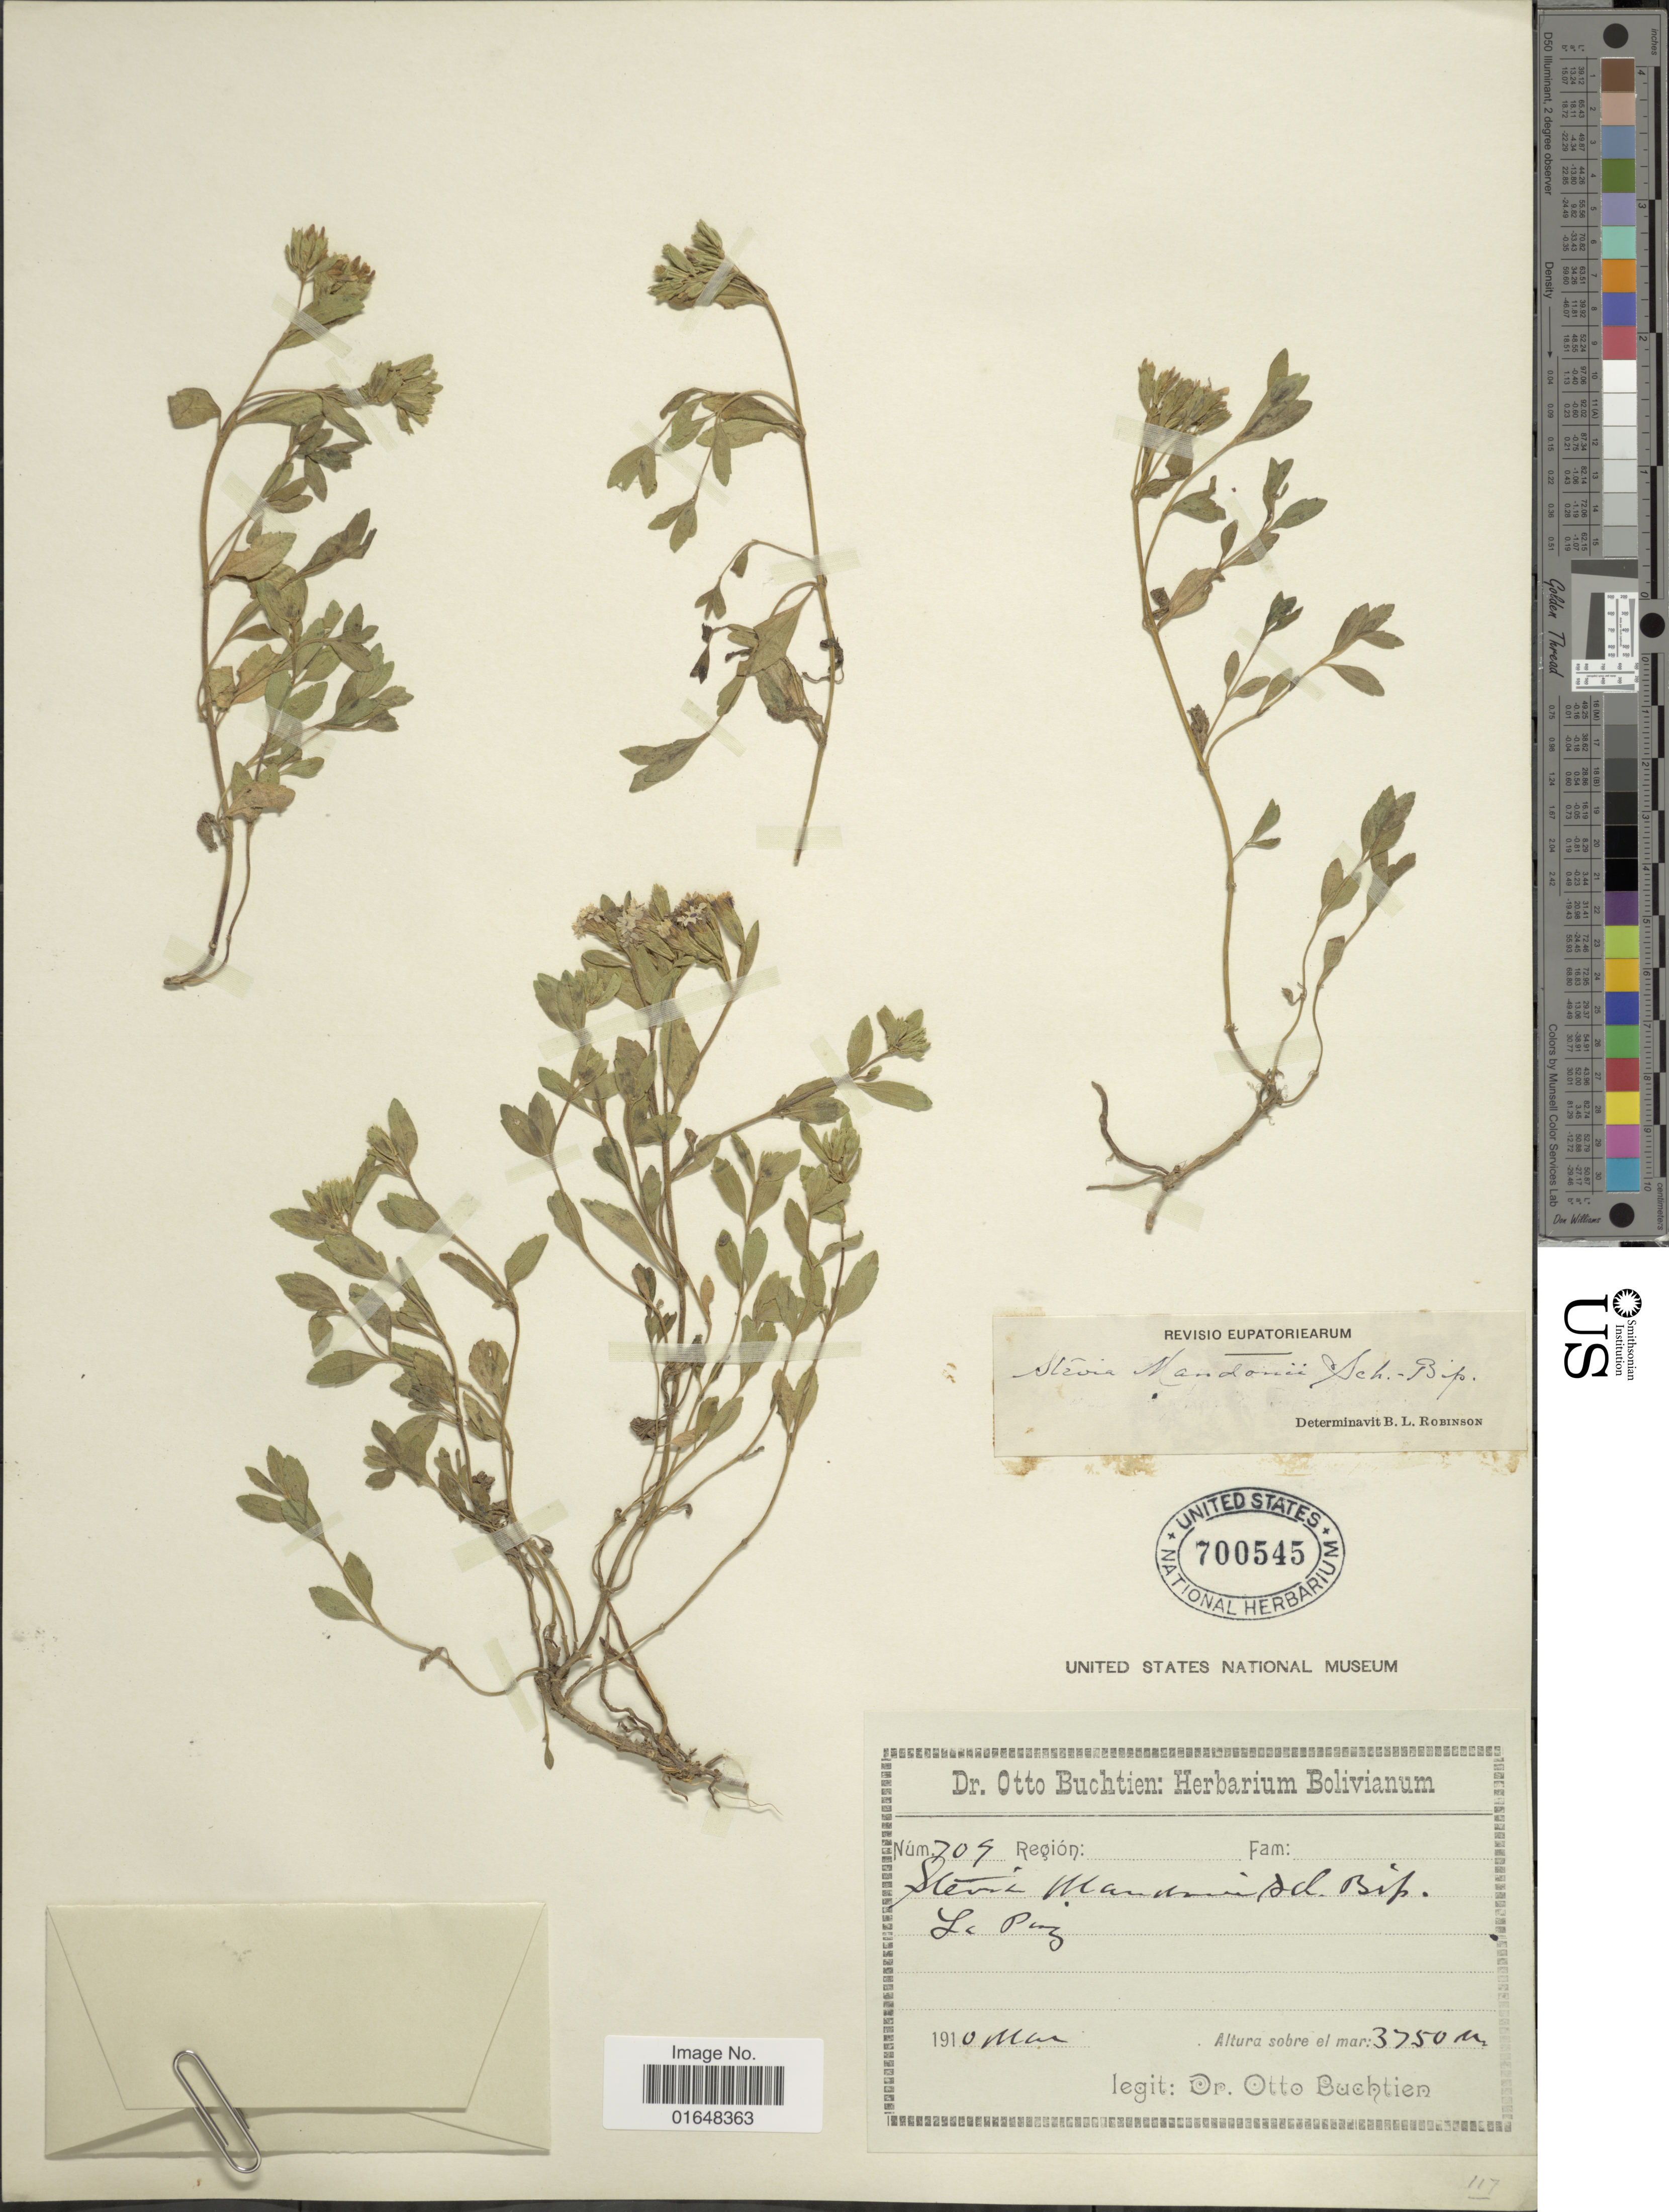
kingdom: Plantae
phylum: Tracheophyta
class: Magnoliopsida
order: Asterales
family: Asteraceae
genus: Stevia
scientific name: Stevia mandonii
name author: Sch. Bip.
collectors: O. Buchtien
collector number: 709*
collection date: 1910-03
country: Bolivia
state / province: La Paz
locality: La Paz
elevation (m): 3750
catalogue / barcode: US 700545